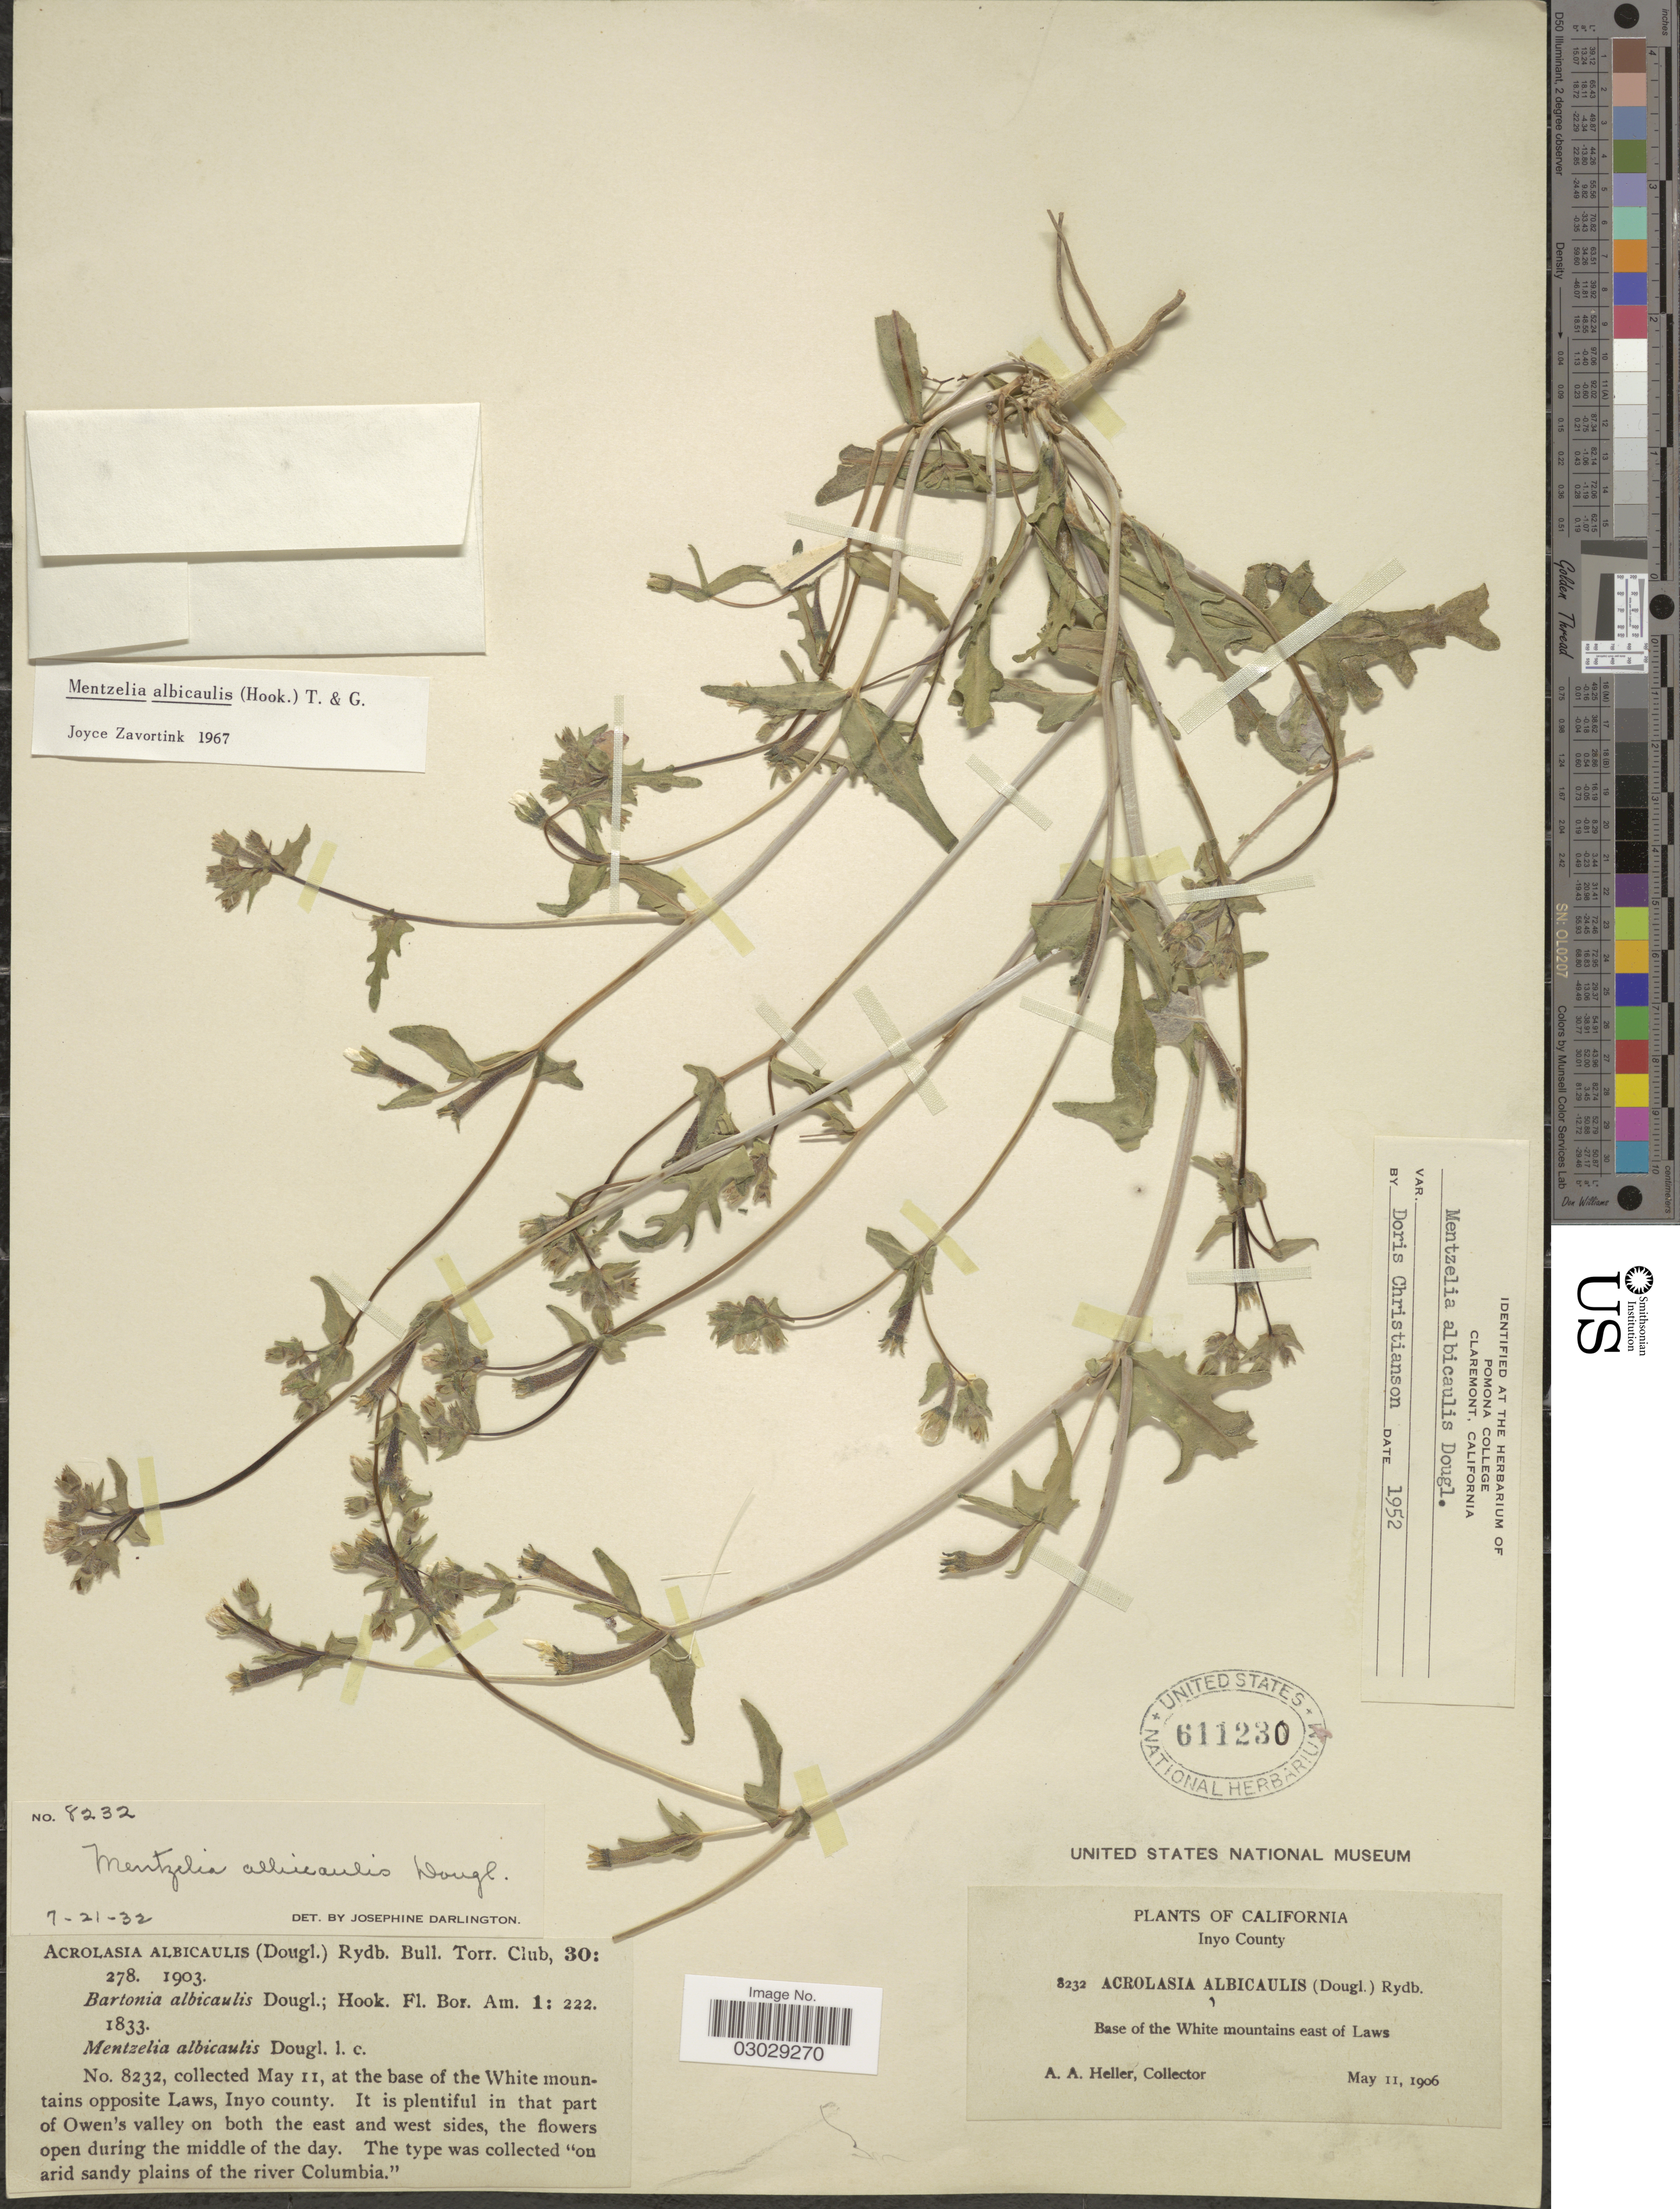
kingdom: Plantae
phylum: Tracheophyta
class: Magnoliopsida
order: Cornales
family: Loasaceae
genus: Mentzelia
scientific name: Mentzelia albicaulis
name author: (Douglas ex Hook.) Douglas ex Torr. & A. Gray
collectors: A. A. Heller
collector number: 8232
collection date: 1906-05-11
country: United States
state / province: California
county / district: Inyo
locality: Inyo County. Base of the White Mountains east of Lawss.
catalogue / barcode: US 611230